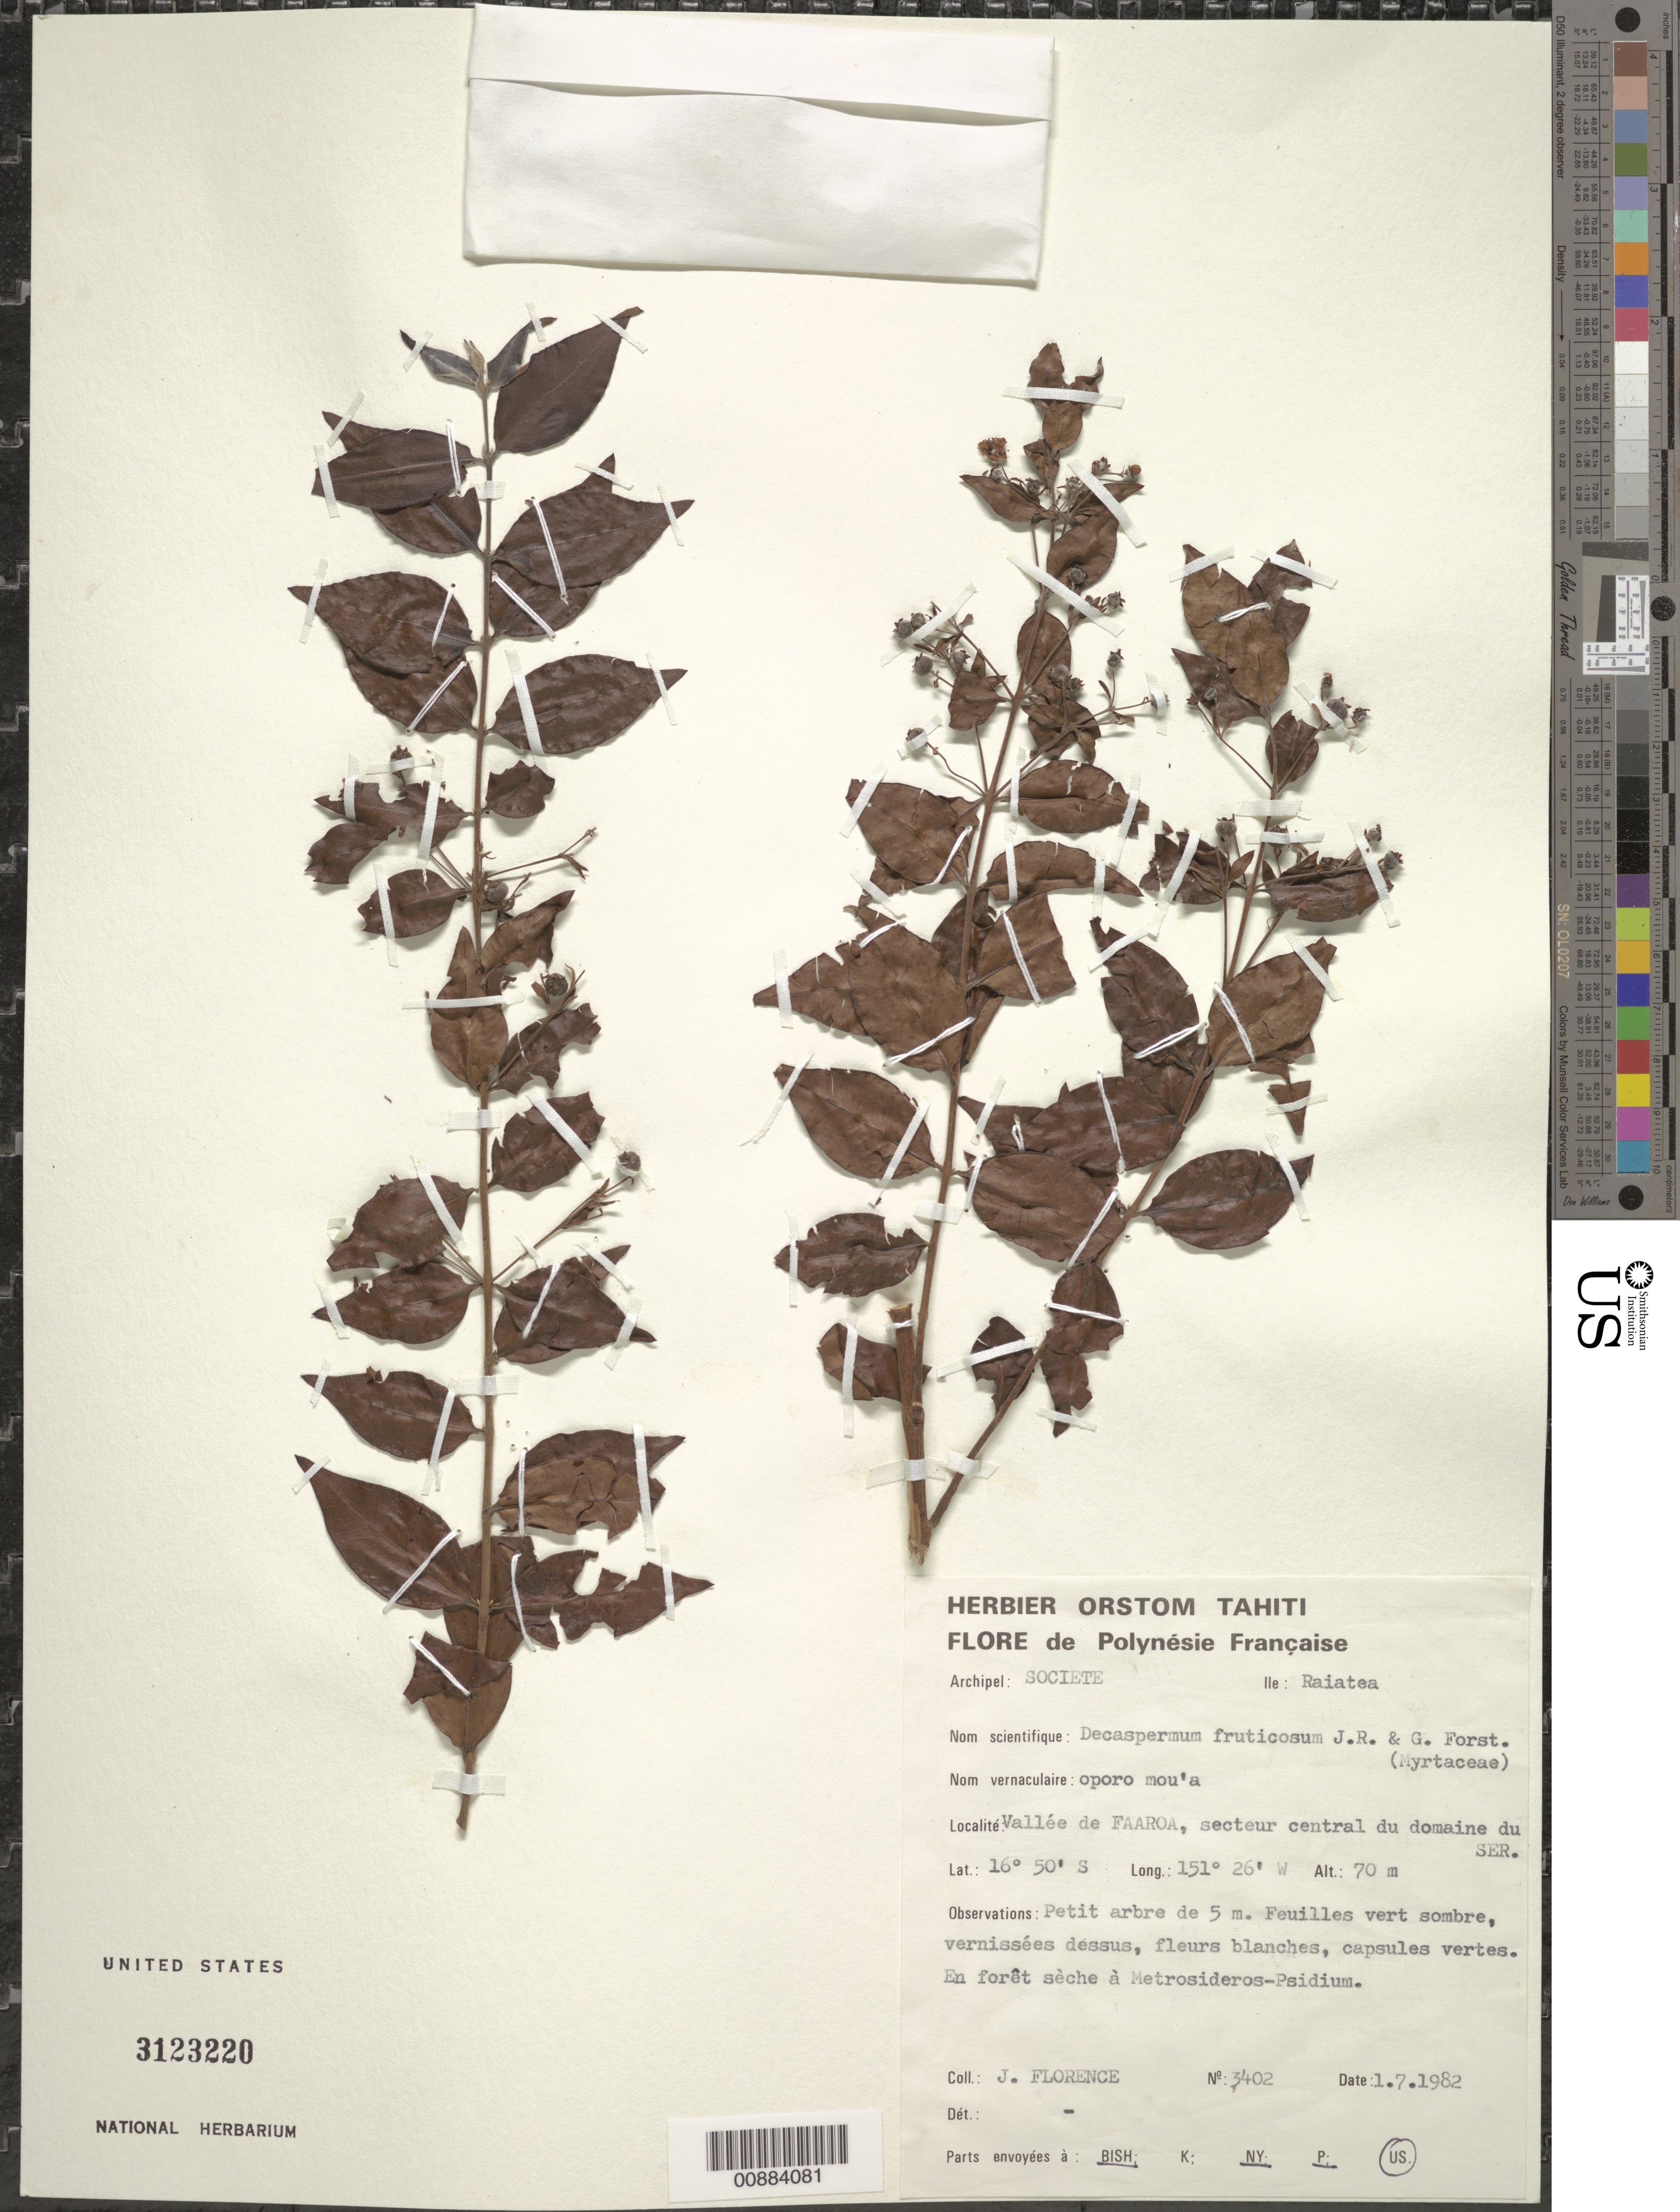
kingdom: Plantae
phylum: Tracheophyta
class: Magnoliopsida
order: Myrtales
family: Myrtaceae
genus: Decaspermum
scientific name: Decaspermum fruticosum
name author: J.R. Forst. & G. Forst.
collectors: J. Florence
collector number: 3402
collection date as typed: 07 Jan 1982 or 01 Jul 1982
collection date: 1982-01-07 or 1982-07-01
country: French Polynesia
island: Raiatea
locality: Ile. Raiatea; Vallee de Faaroa, secteur central du domaine du Ser.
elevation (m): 70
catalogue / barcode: US 3123220